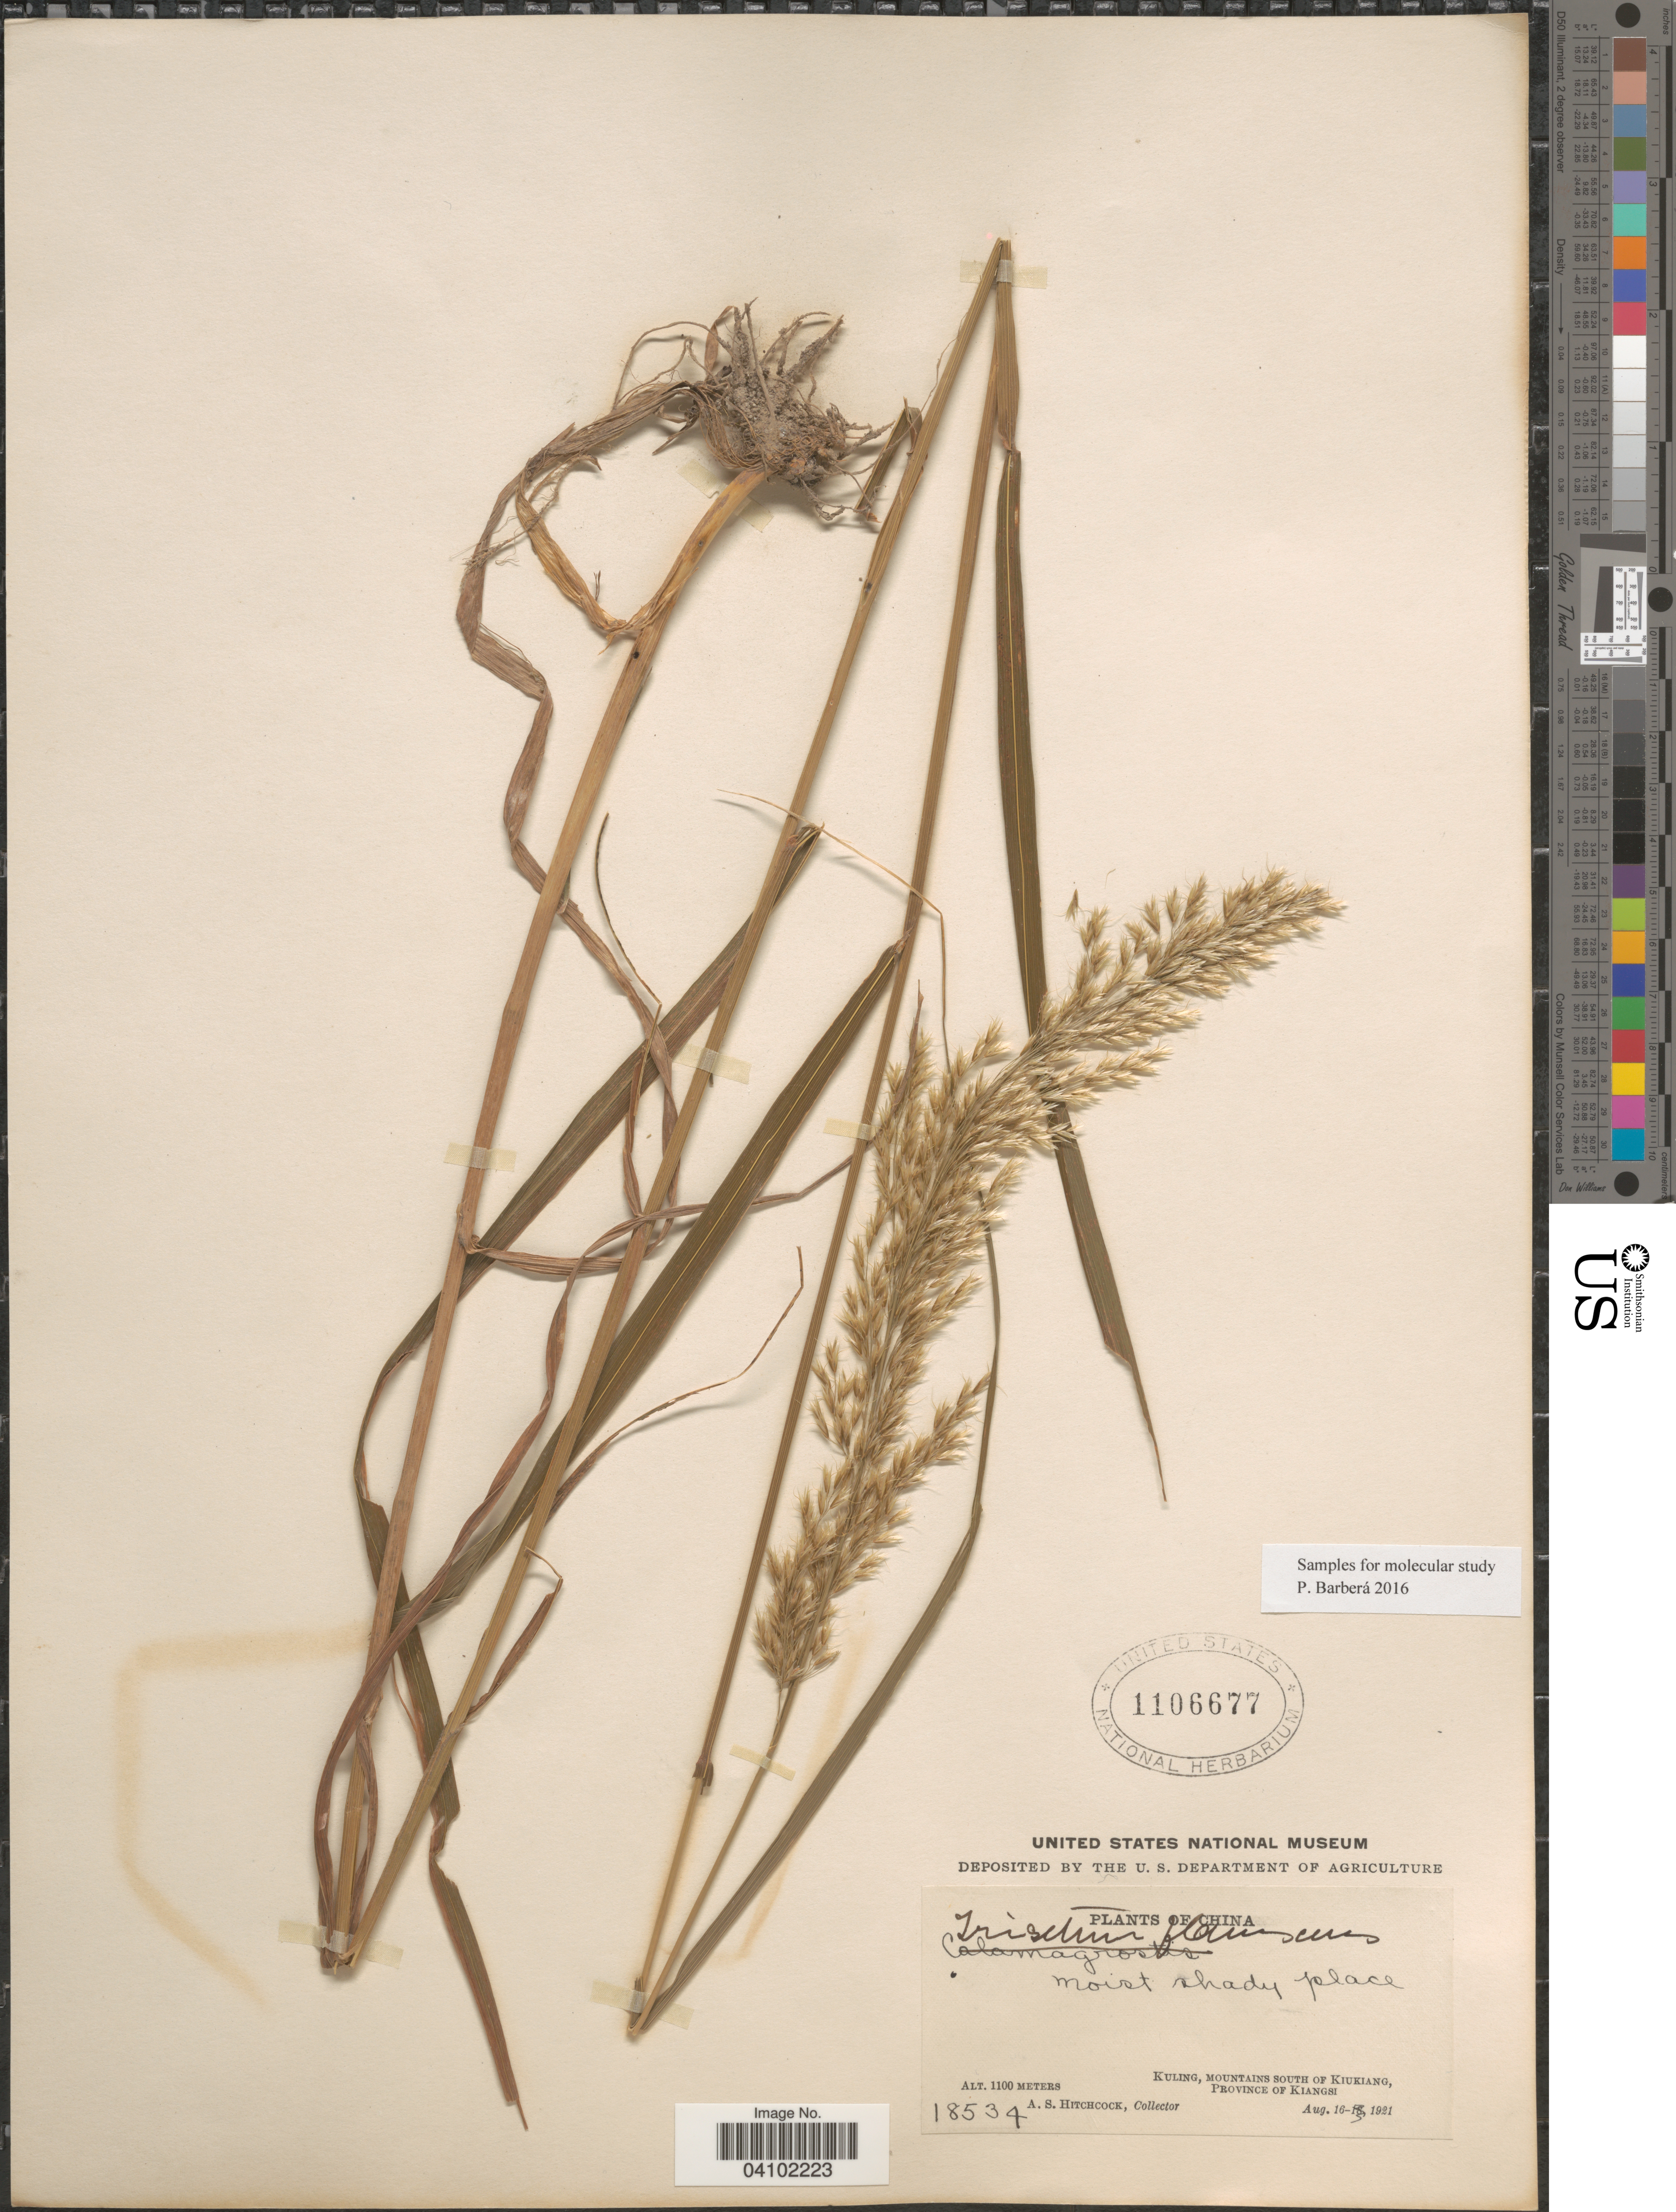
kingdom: Plantae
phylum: Tracheophyta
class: Liliopsida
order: Poales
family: Poaceae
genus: Sibirotrisetum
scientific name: Sibirotrisetum henryi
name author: (Rendle) Barberá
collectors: A. S. Hitchcock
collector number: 18534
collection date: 1921-08-16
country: China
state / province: Jiangxi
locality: Kuling, mountains south of Kiukiang, Province of Kiangsi.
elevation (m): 1100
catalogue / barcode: US 1106677